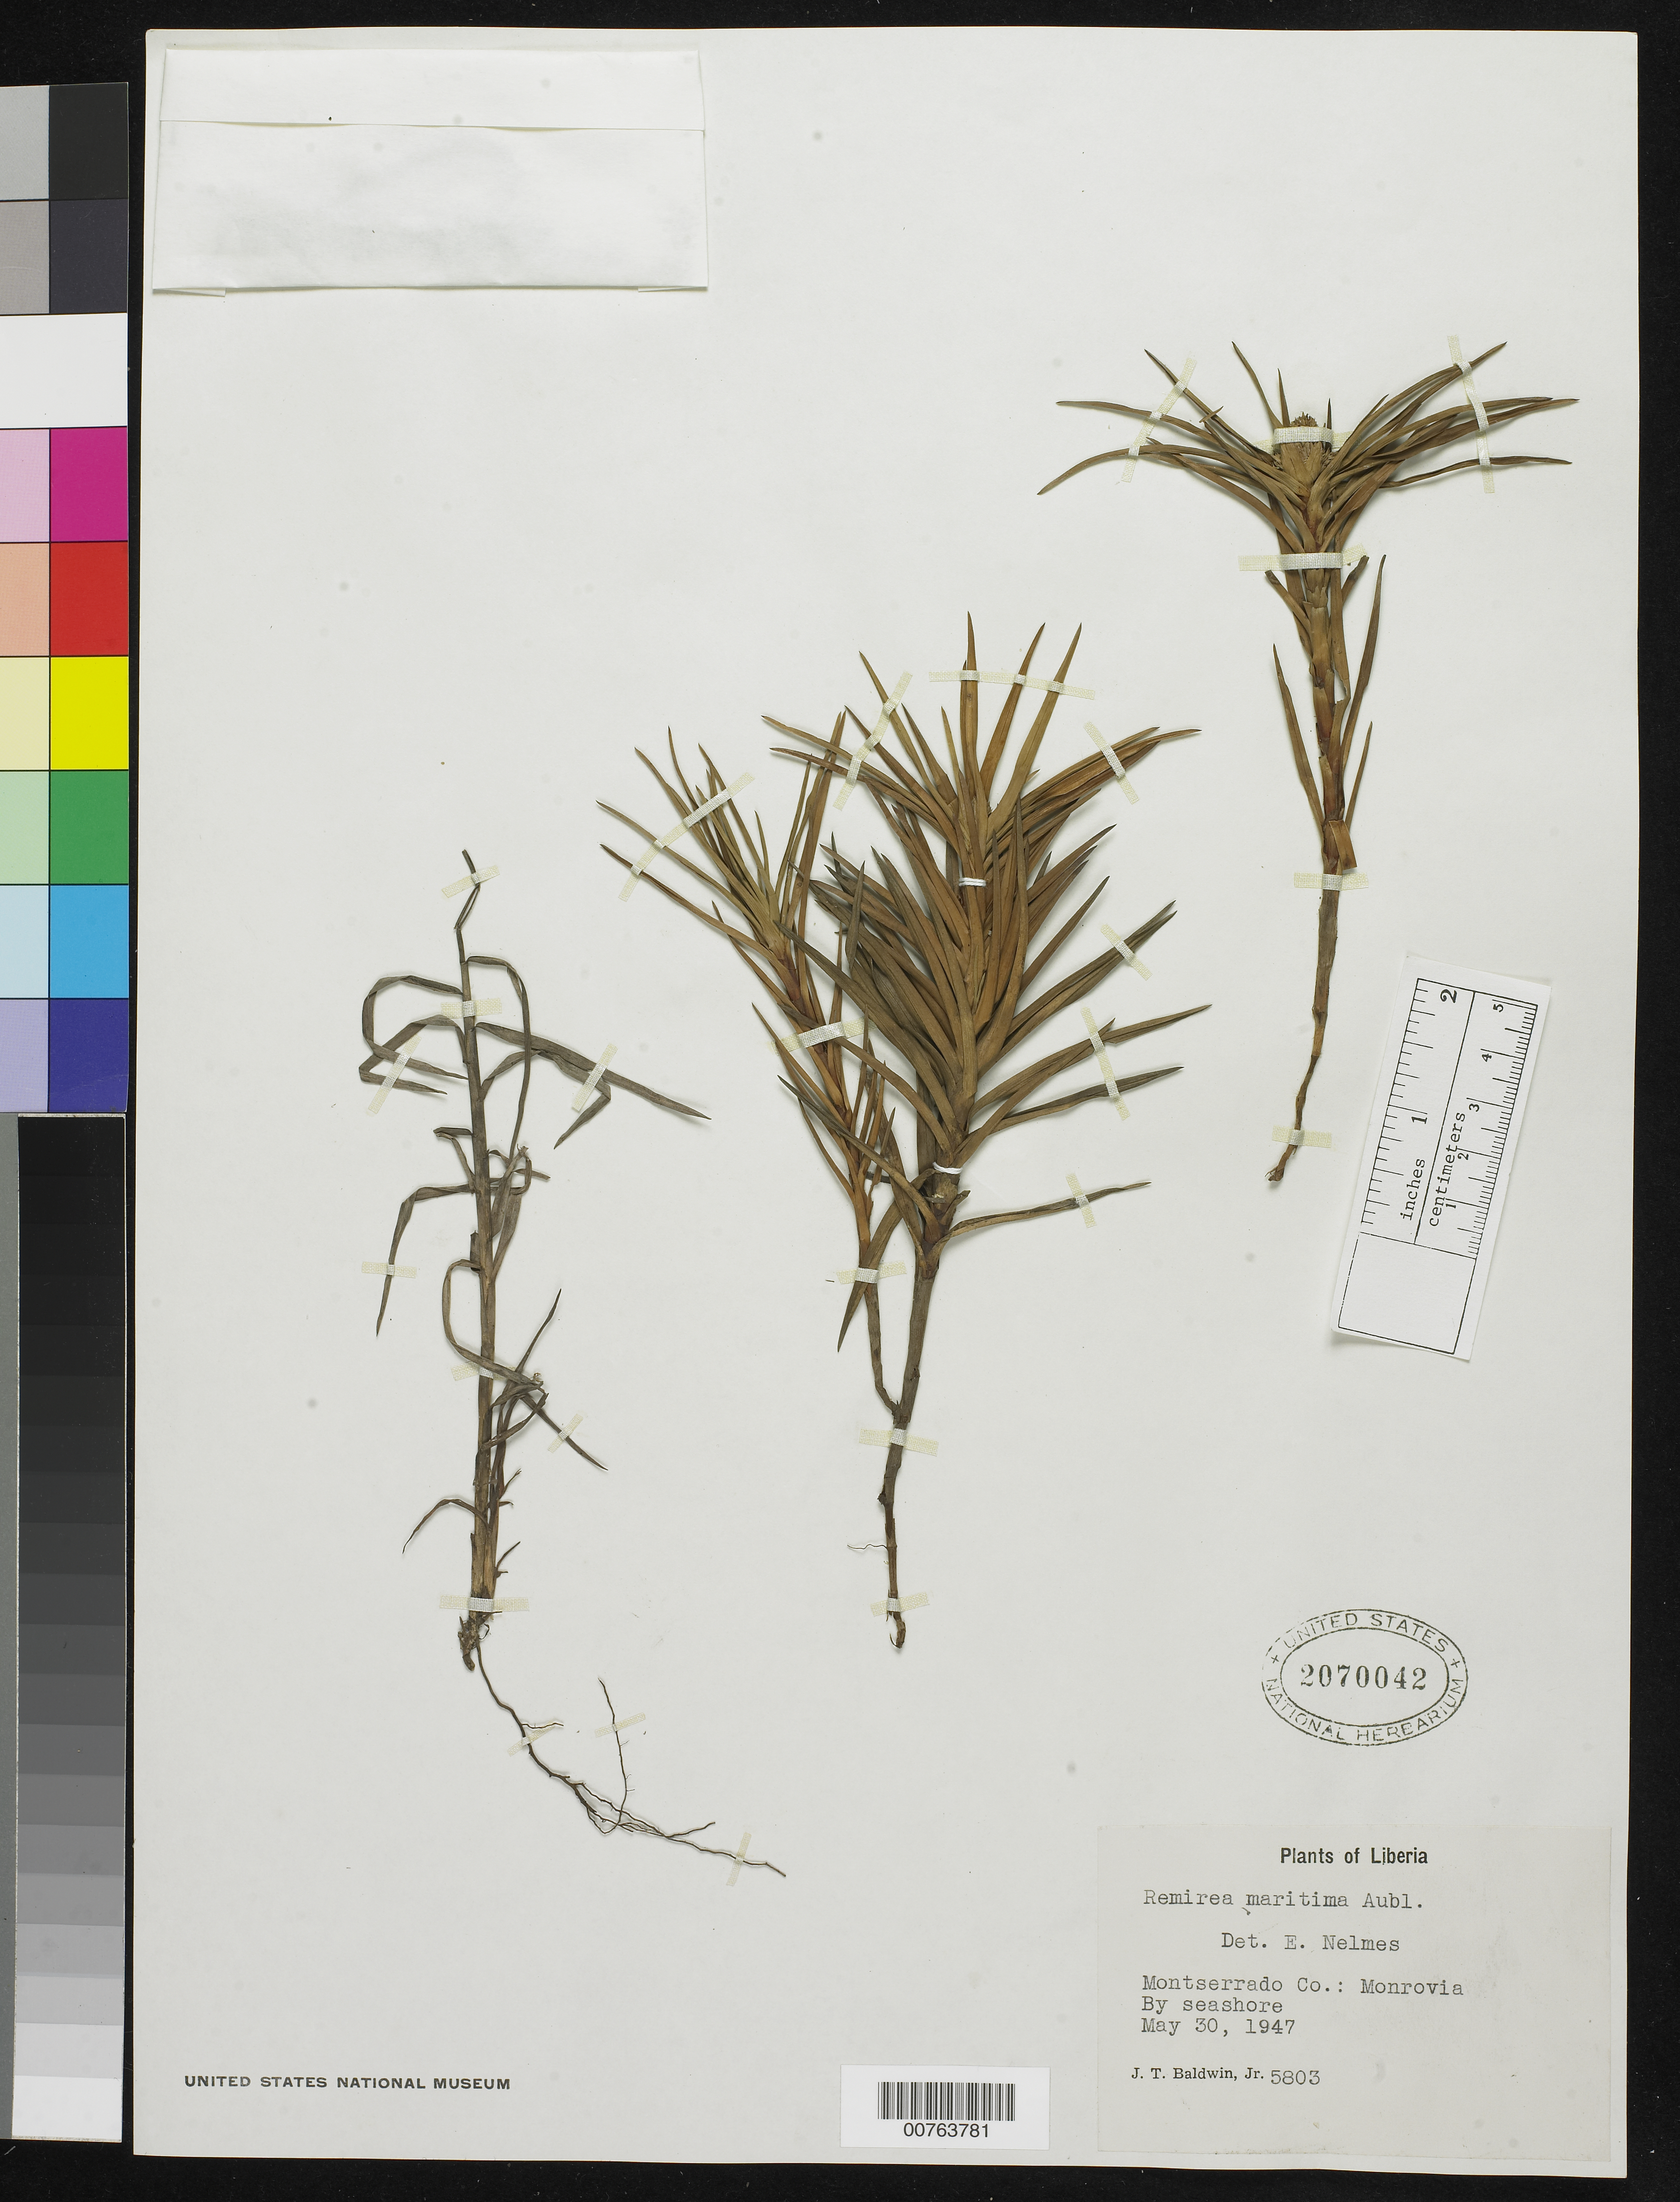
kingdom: Plantae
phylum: Tracheophyta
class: Liliopsida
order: Poales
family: Cyperaceae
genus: Cyperus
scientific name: Cyperus pedunculatus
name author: (R. Br.) J. Kern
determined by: Strong, M. T., (US), Smithsonian Institution - National Museum of Natural History (UNITED STATES)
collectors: J. T. Baldwin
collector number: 5803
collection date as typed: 30 May 1947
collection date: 1947-05-30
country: Liberia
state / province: Montserrado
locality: Monrovia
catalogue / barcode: US 2070042